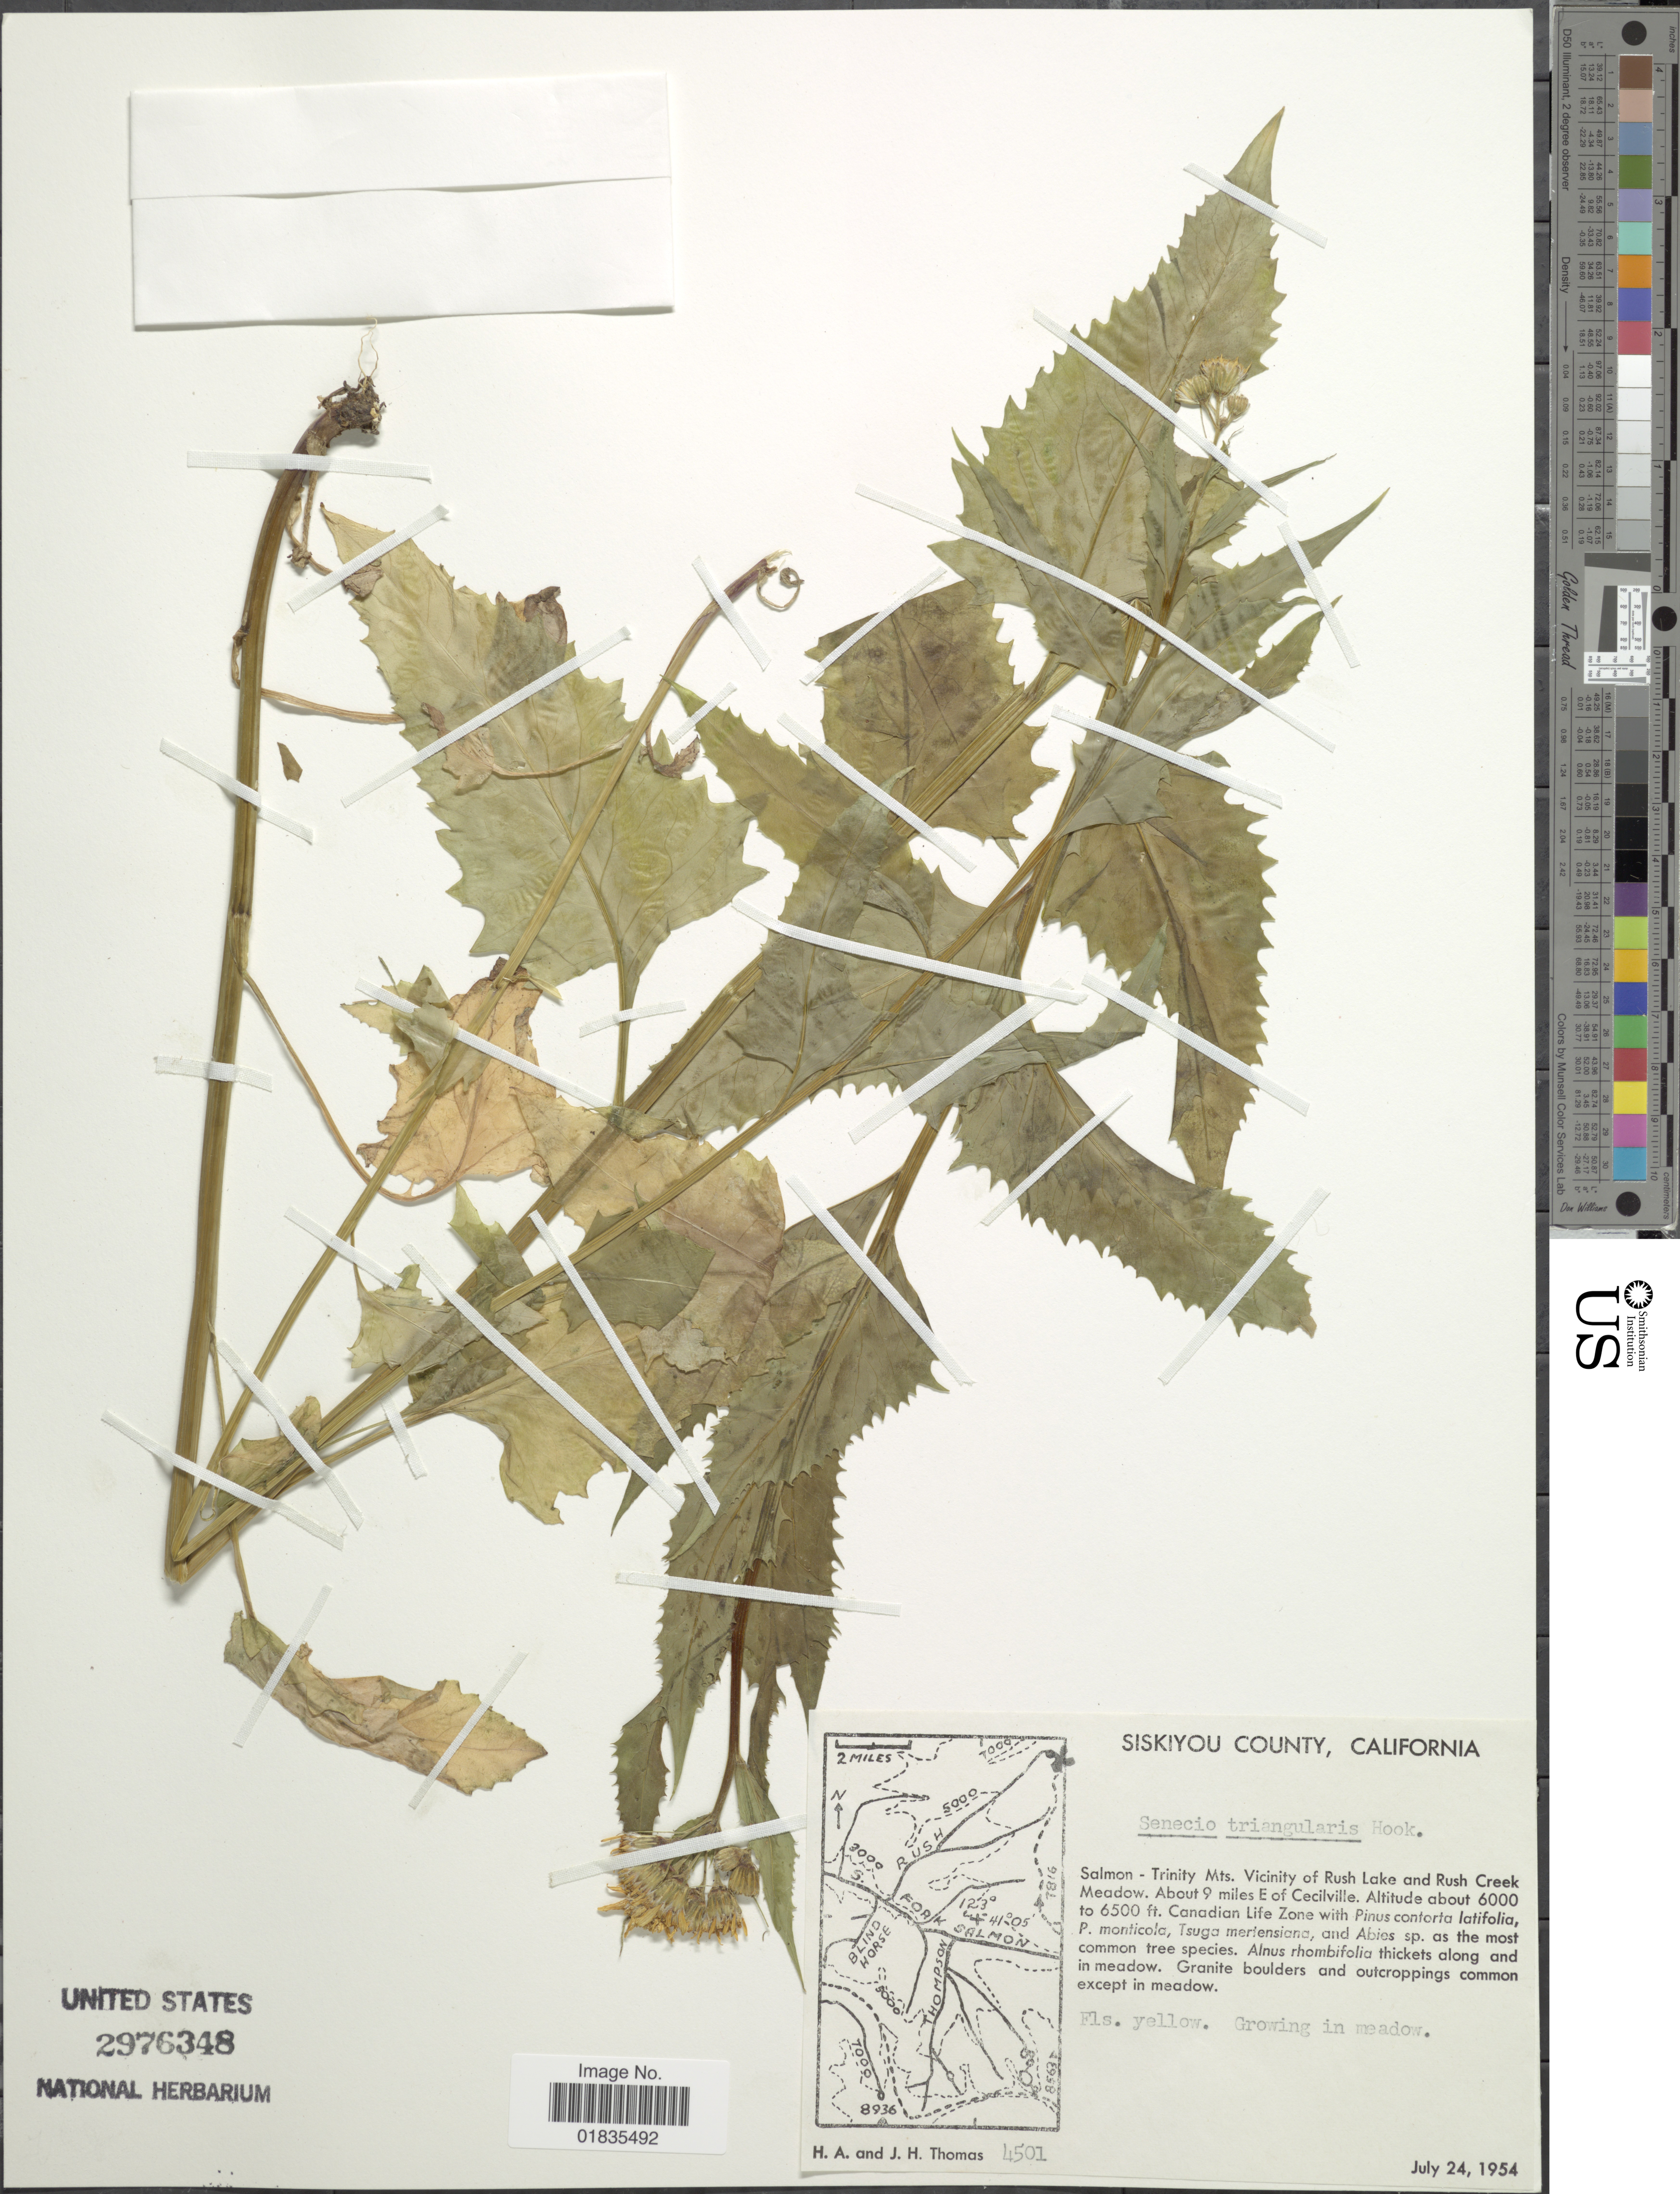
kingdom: Plantae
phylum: Tracheophyta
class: Magnoliopsida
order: Asterales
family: Asteraceae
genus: Senecio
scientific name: Senecio triangularis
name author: Hook.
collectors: H. Thomas & J. H. Thomas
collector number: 4501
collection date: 1954-07-24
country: United States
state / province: California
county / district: Siskiyou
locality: Siskiyou County, Salmon-Trinity Mts. Vicinity of Rush Lake and Rush Creek Meadow, about 9 miles E of Cecilville, Canadian Life Zone.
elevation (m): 1829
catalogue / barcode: US 2976348